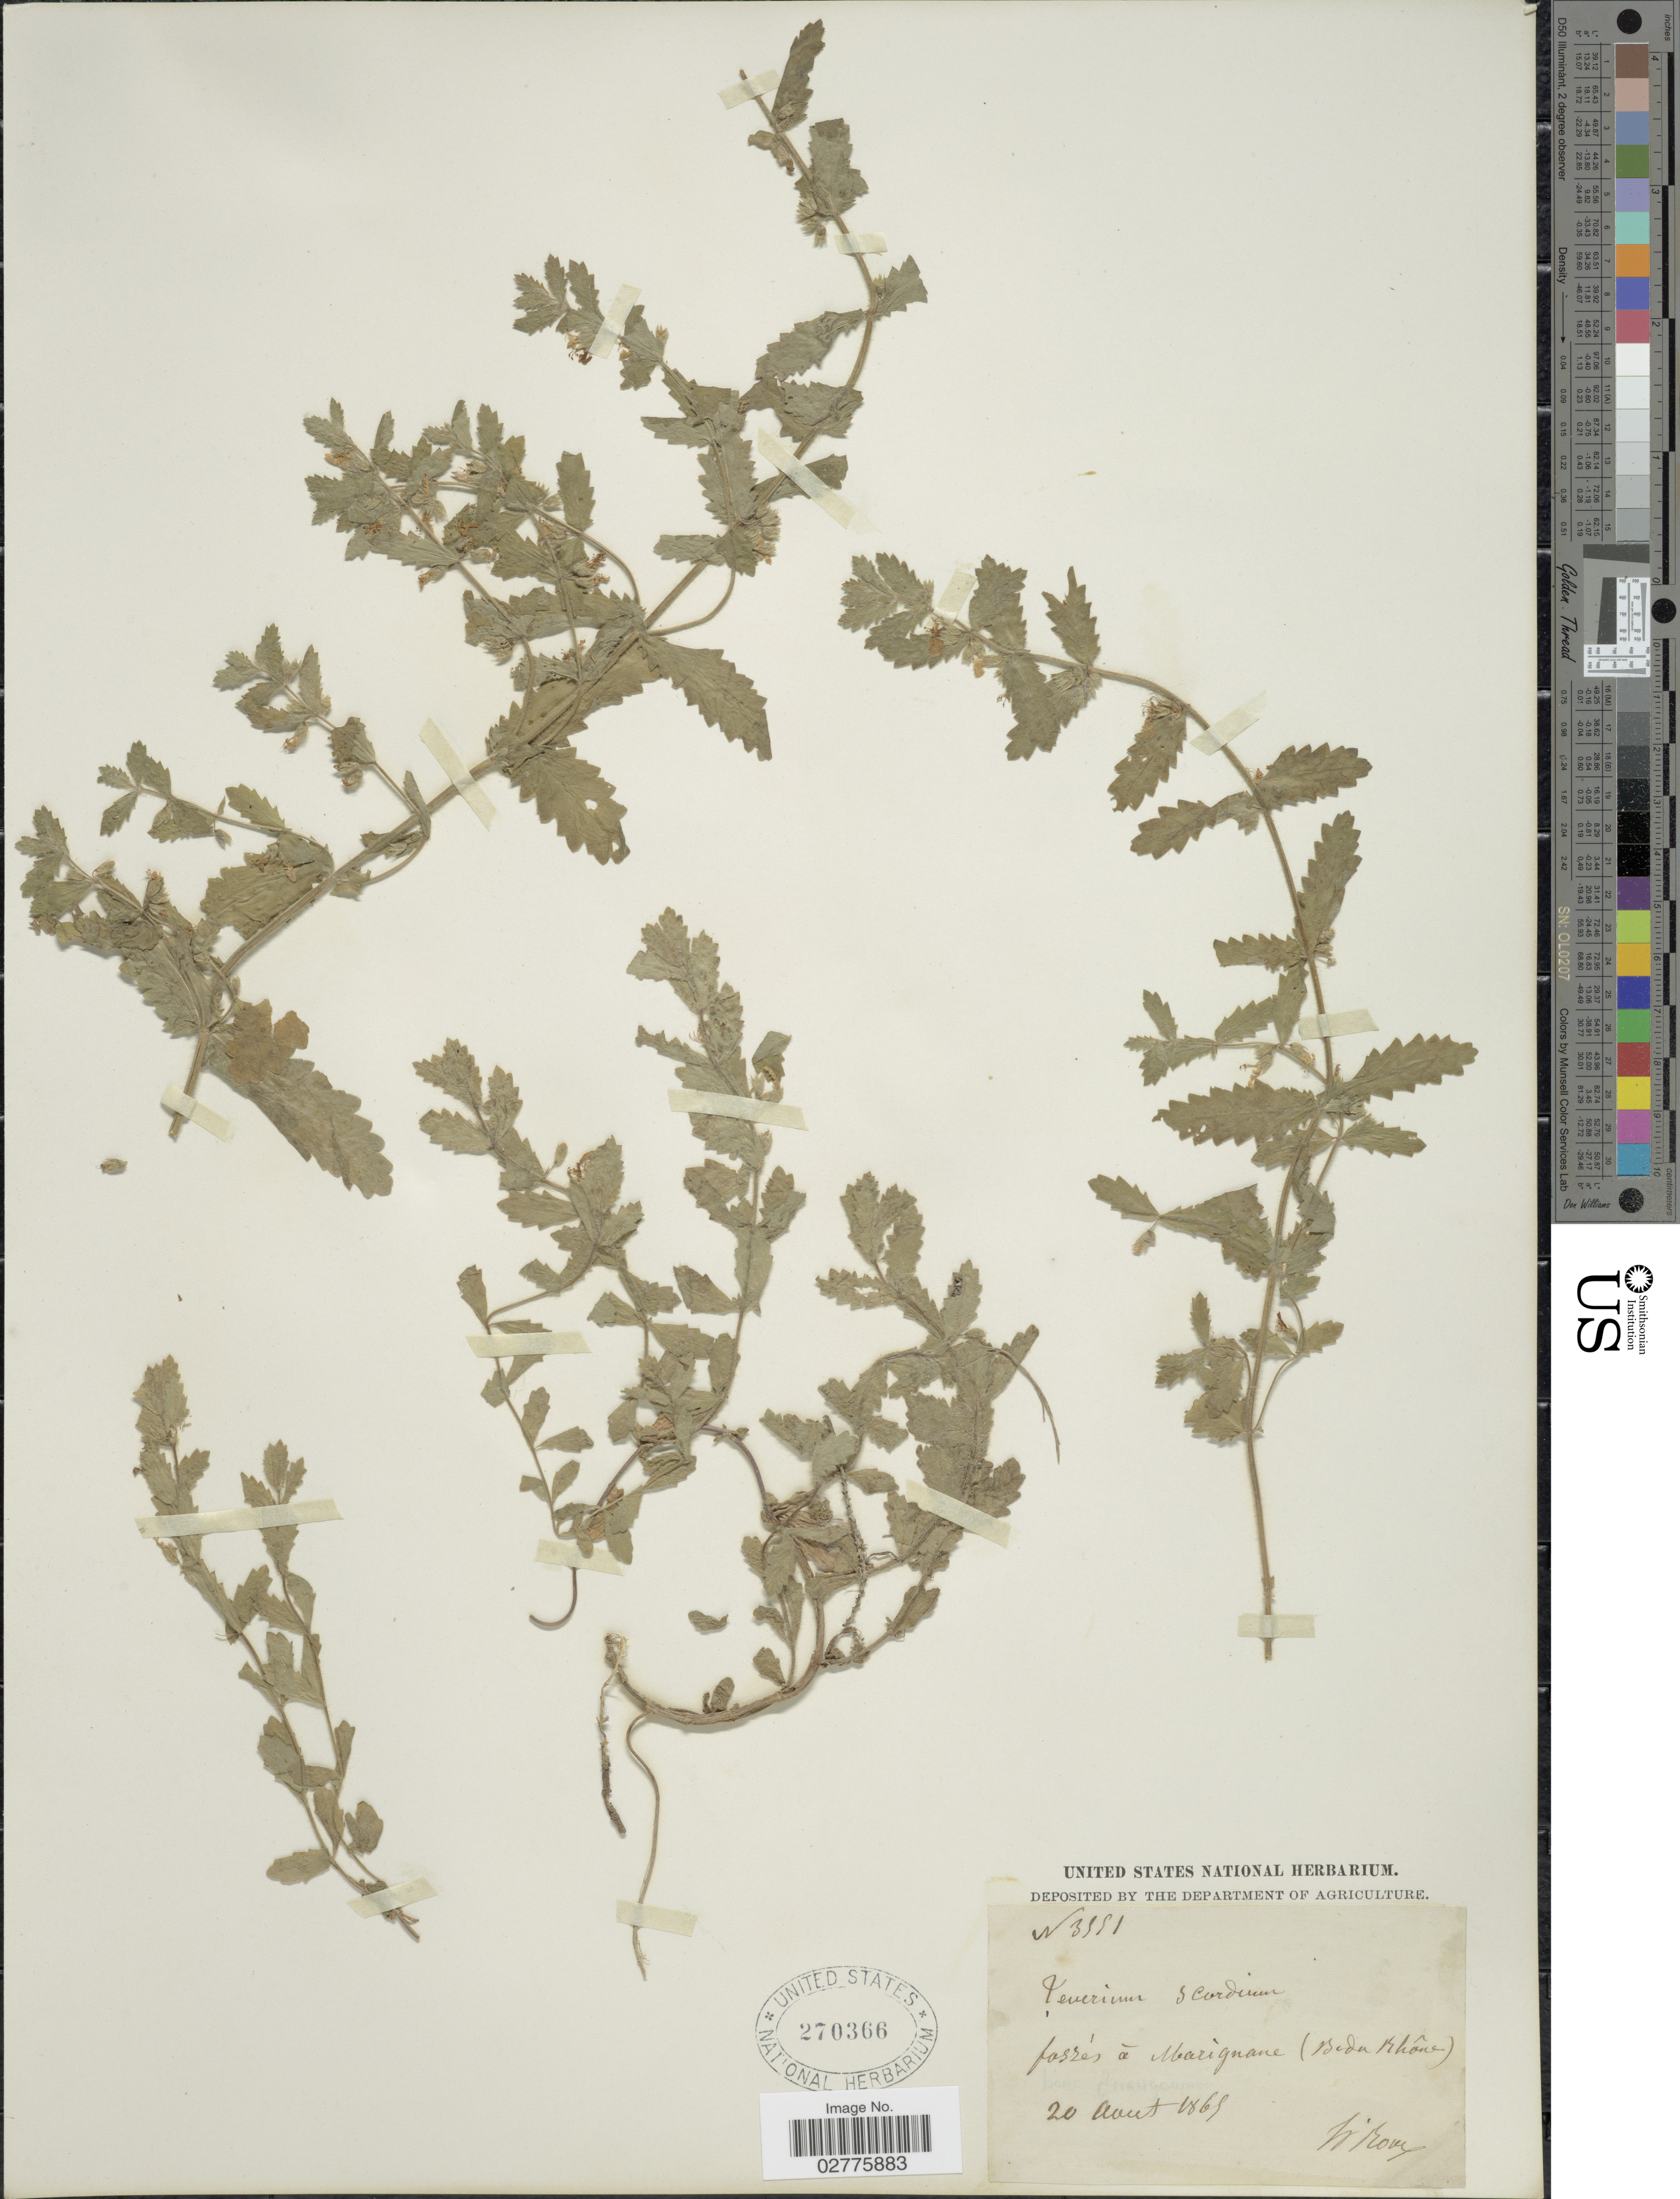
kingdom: Plantae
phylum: Tracheophyta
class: Magnoliopsida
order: Lamiales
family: Lamiaceae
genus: Teucrium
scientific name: Teucrium scordium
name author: L.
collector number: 3551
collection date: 1865-08-20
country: France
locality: Fossés á Marignane. (B. du Rhône).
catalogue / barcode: US 270366